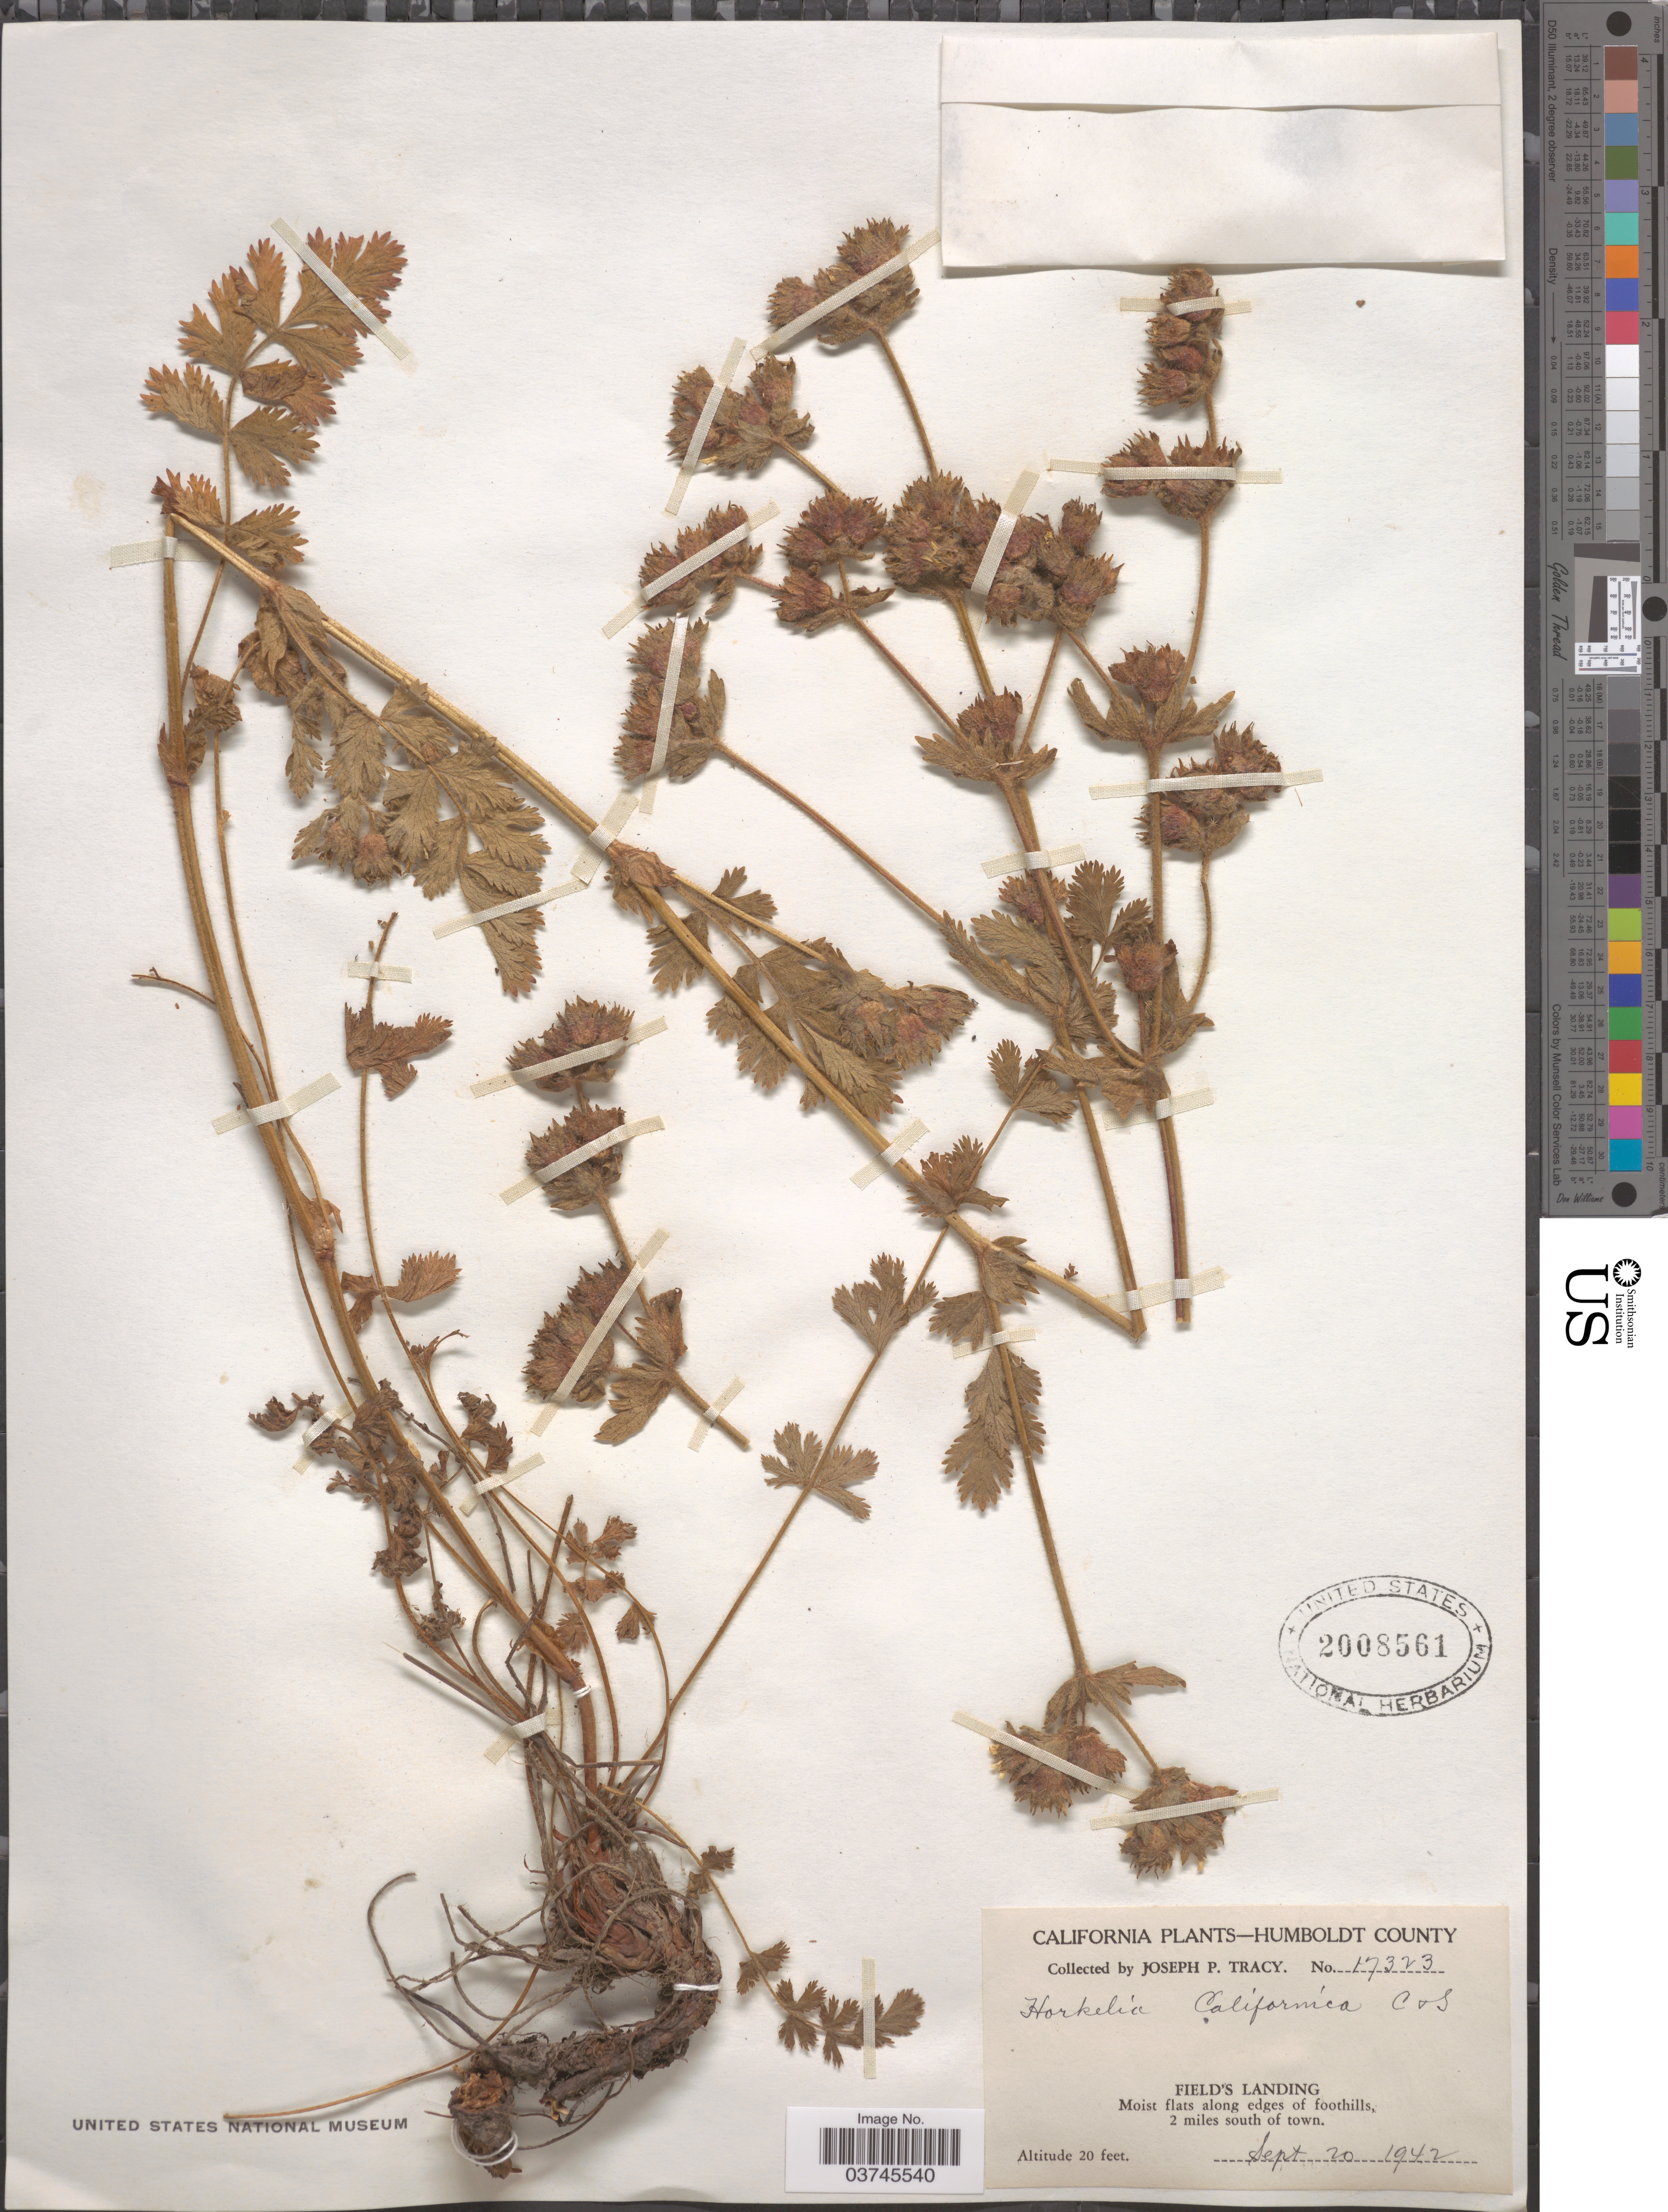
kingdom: Plantae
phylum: Tracheophyta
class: Magnoliopsida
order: Rosales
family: Rosaceae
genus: Potentilla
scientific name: Potentilla californica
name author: (Cham. & Schltdl.) Greene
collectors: J. Tracy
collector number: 17323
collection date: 1942-09-20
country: United States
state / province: California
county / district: Humboldt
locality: Humboldt County. Field's Landing. 2 miles south of town.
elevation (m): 6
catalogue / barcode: US 2008561